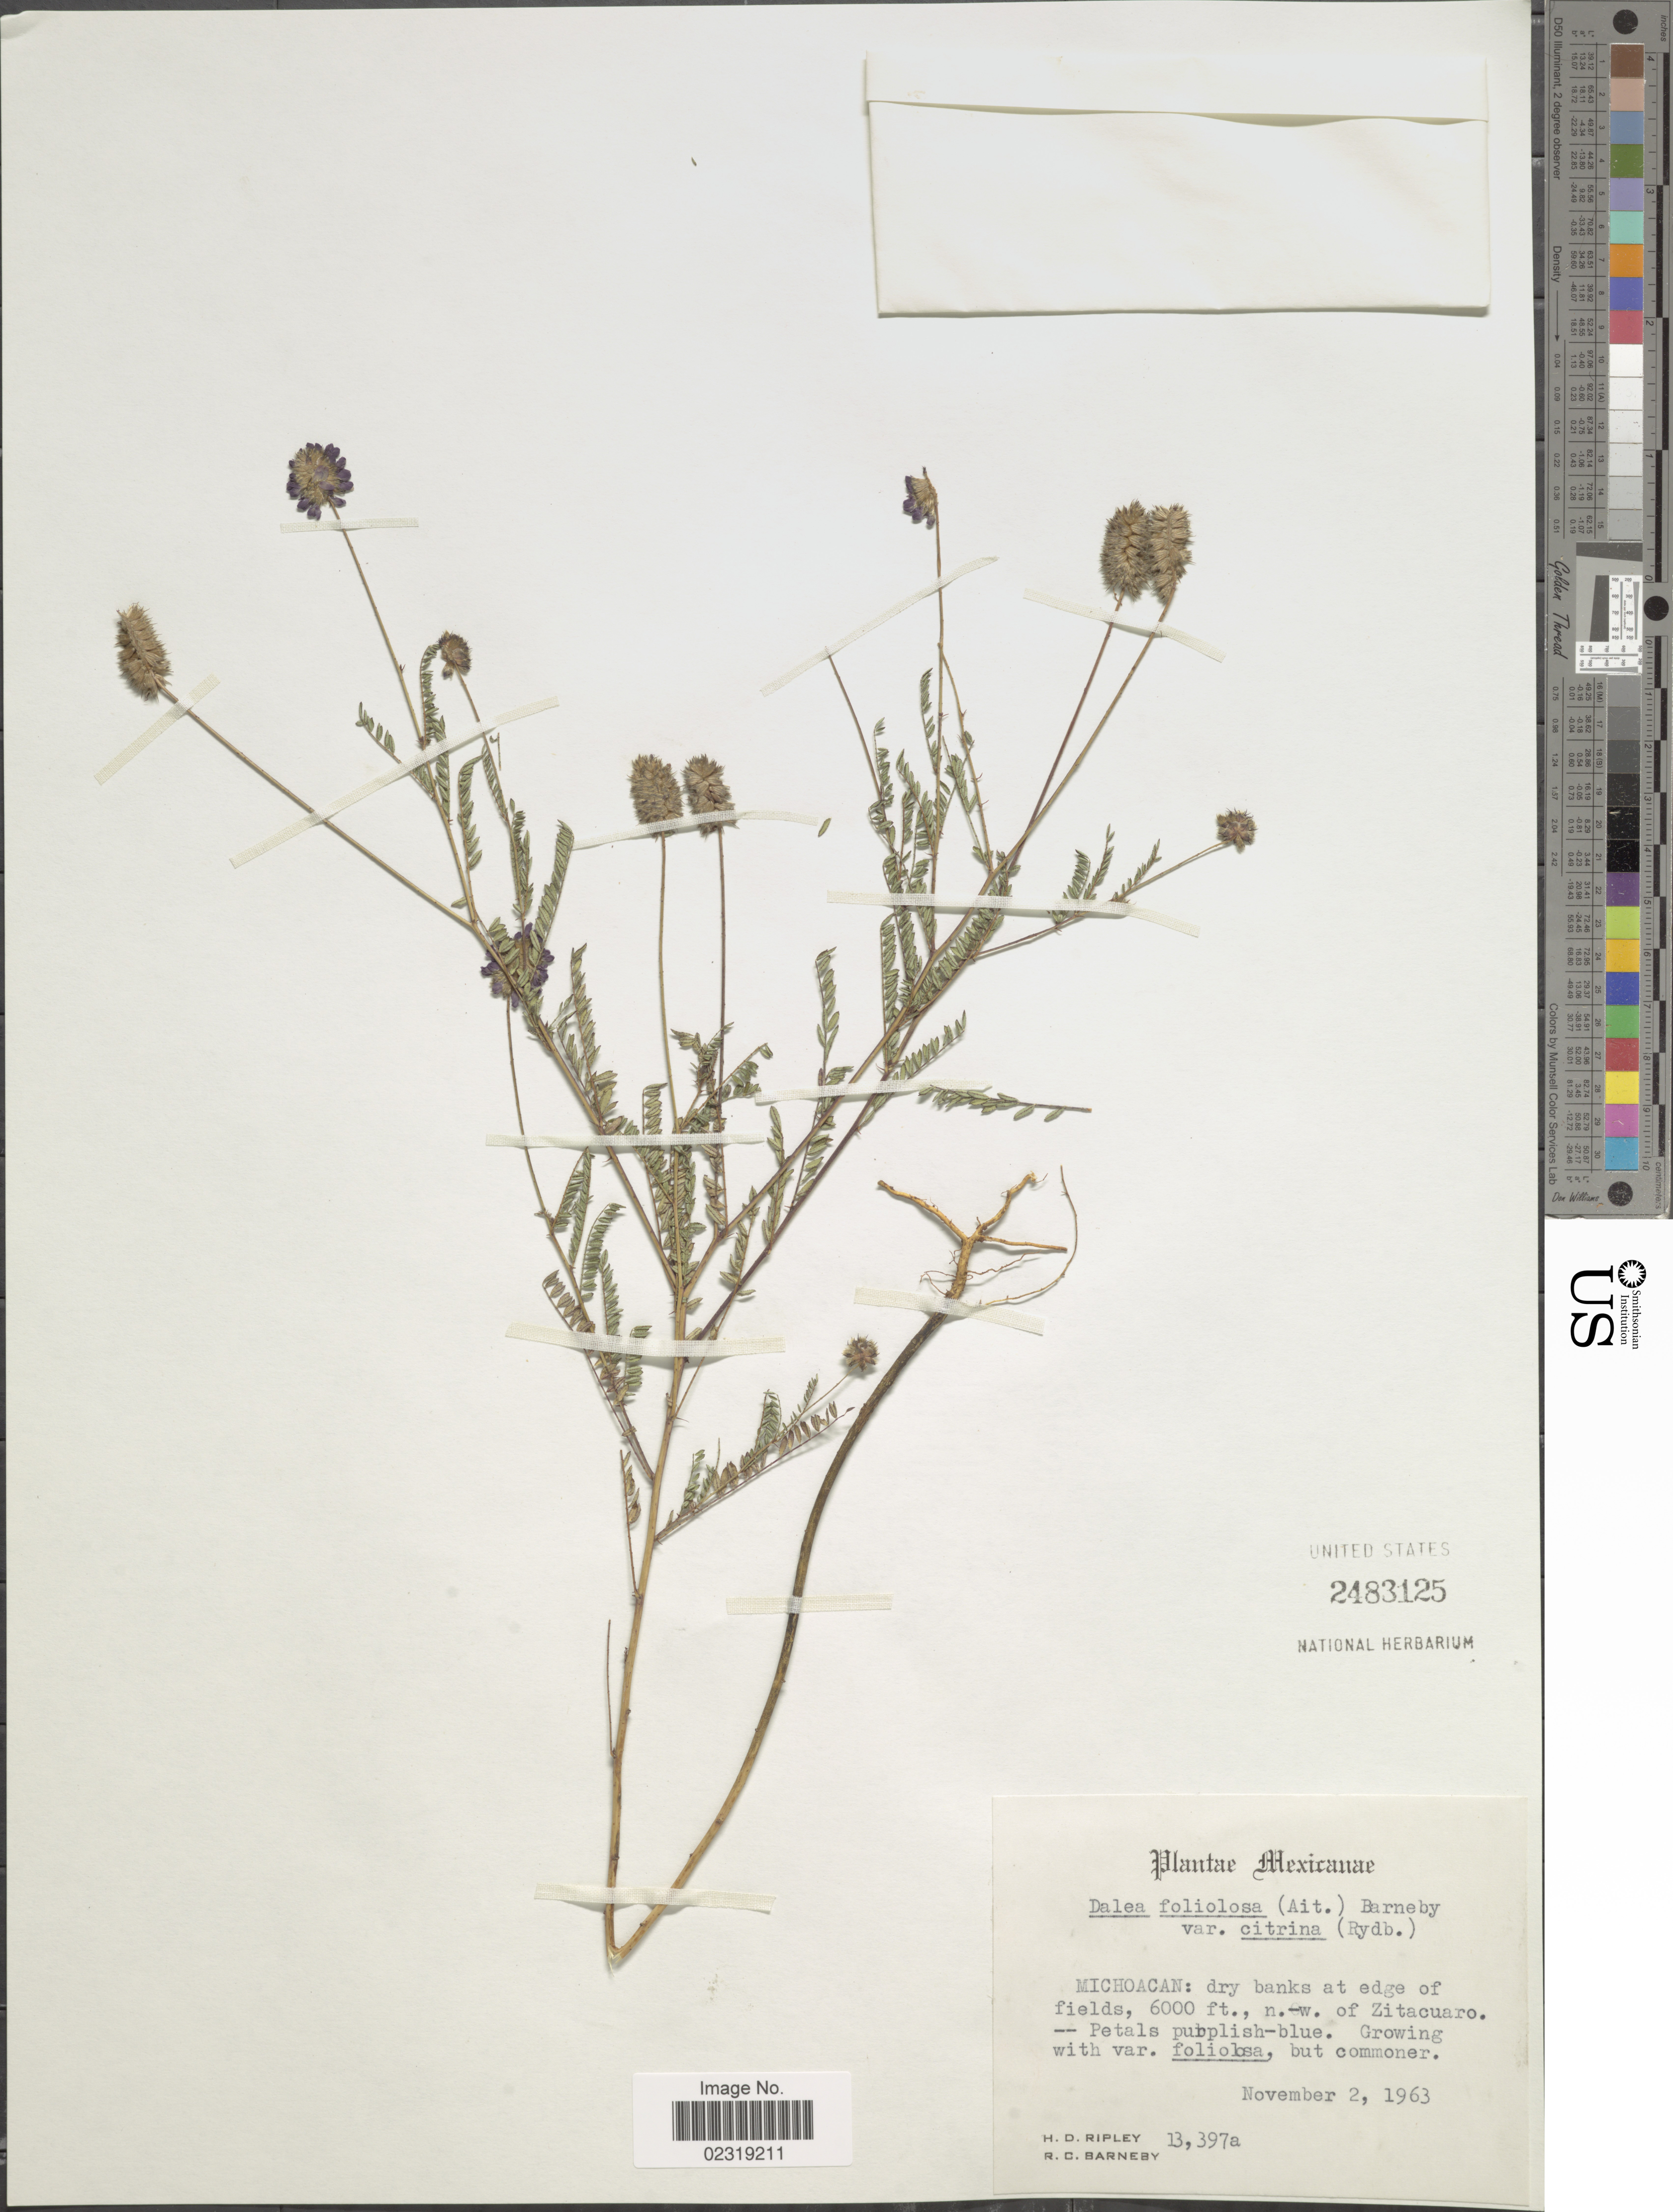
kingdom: Plantae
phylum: Tracheophyta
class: Magnoliopsida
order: Fabales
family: Fabaceae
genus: Dalea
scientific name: Dalea foliolosa var. citrina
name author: (Aiton) Barneby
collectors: H. Ripley & R. C. Barneby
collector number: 13397a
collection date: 1963-11-02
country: Mexico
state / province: Michoacán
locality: Dry banks at edge of fields, n.-w. of Zitacuaro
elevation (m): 1829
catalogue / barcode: US 2483125